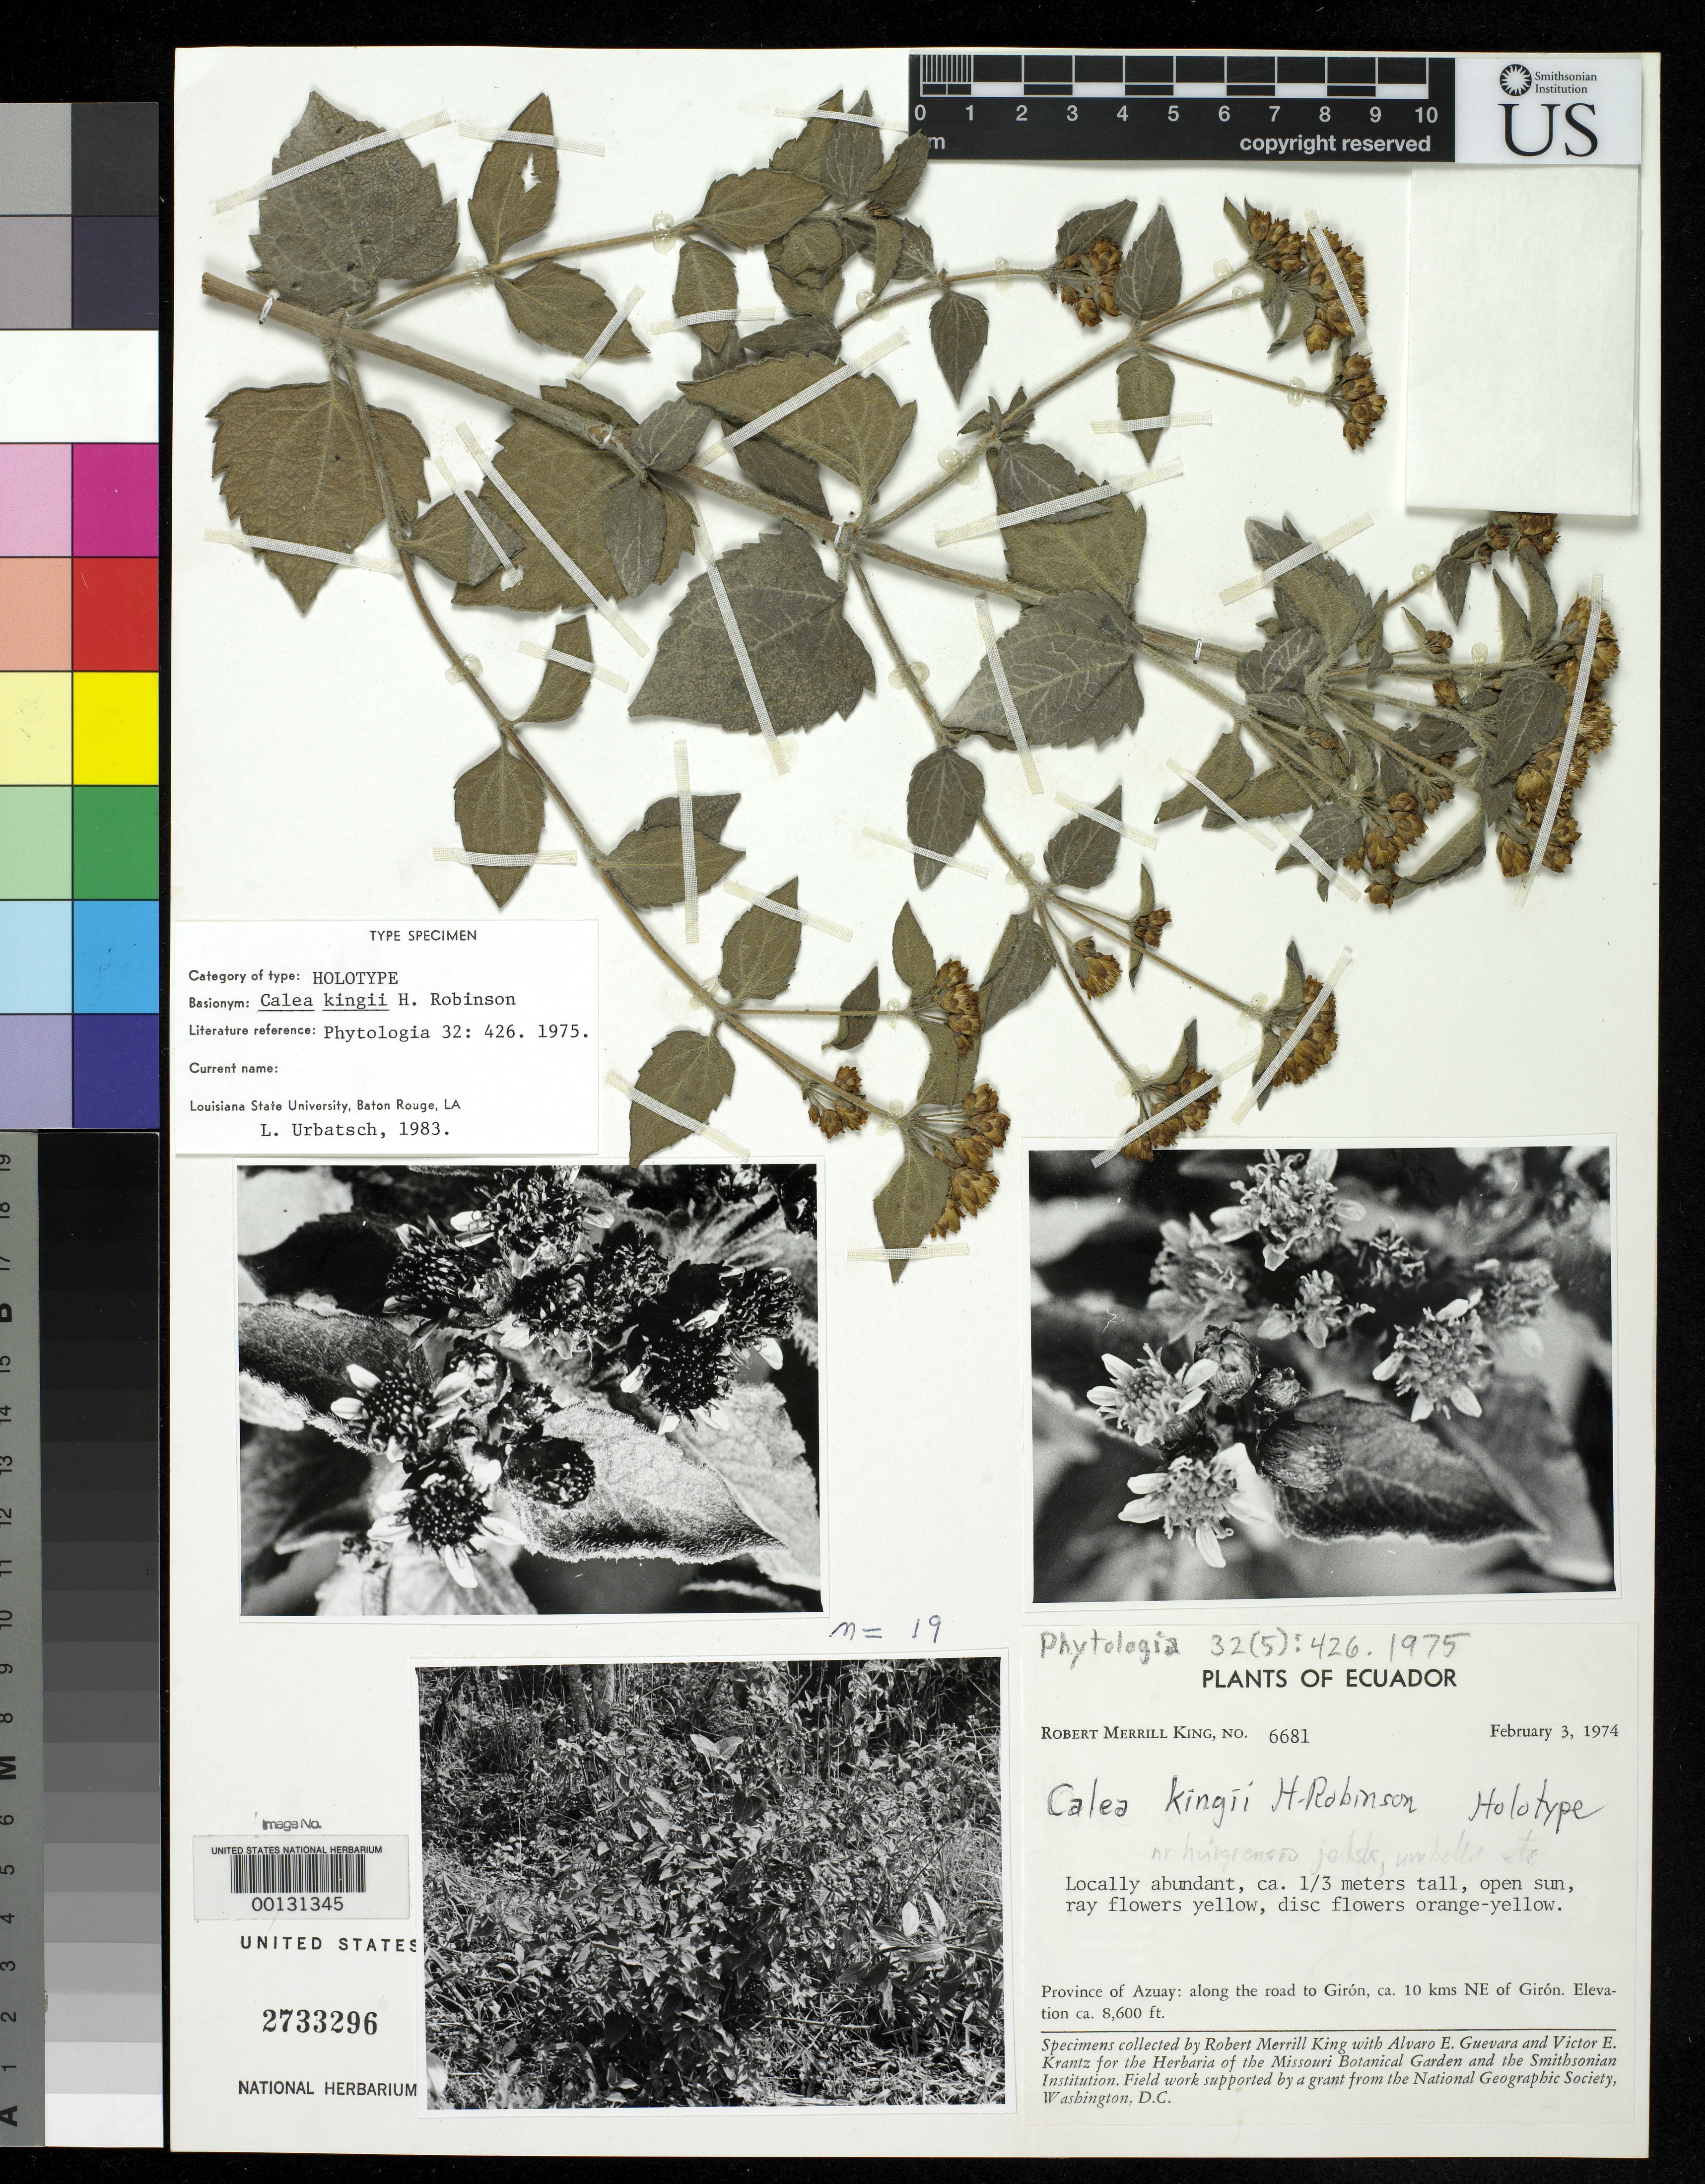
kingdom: Plantae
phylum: Tracheophyta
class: Magnoliopsida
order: Asterales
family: Asteraceae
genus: Calea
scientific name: Calea kingii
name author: H. Rob.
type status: Holotype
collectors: R. M. King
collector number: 6681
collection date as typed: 03 Feb 1974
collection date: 1974-02-03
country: Ecuador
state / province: Azuay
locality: Road to Giron, 10 km. NE of Giron.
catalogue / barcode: US 2733296